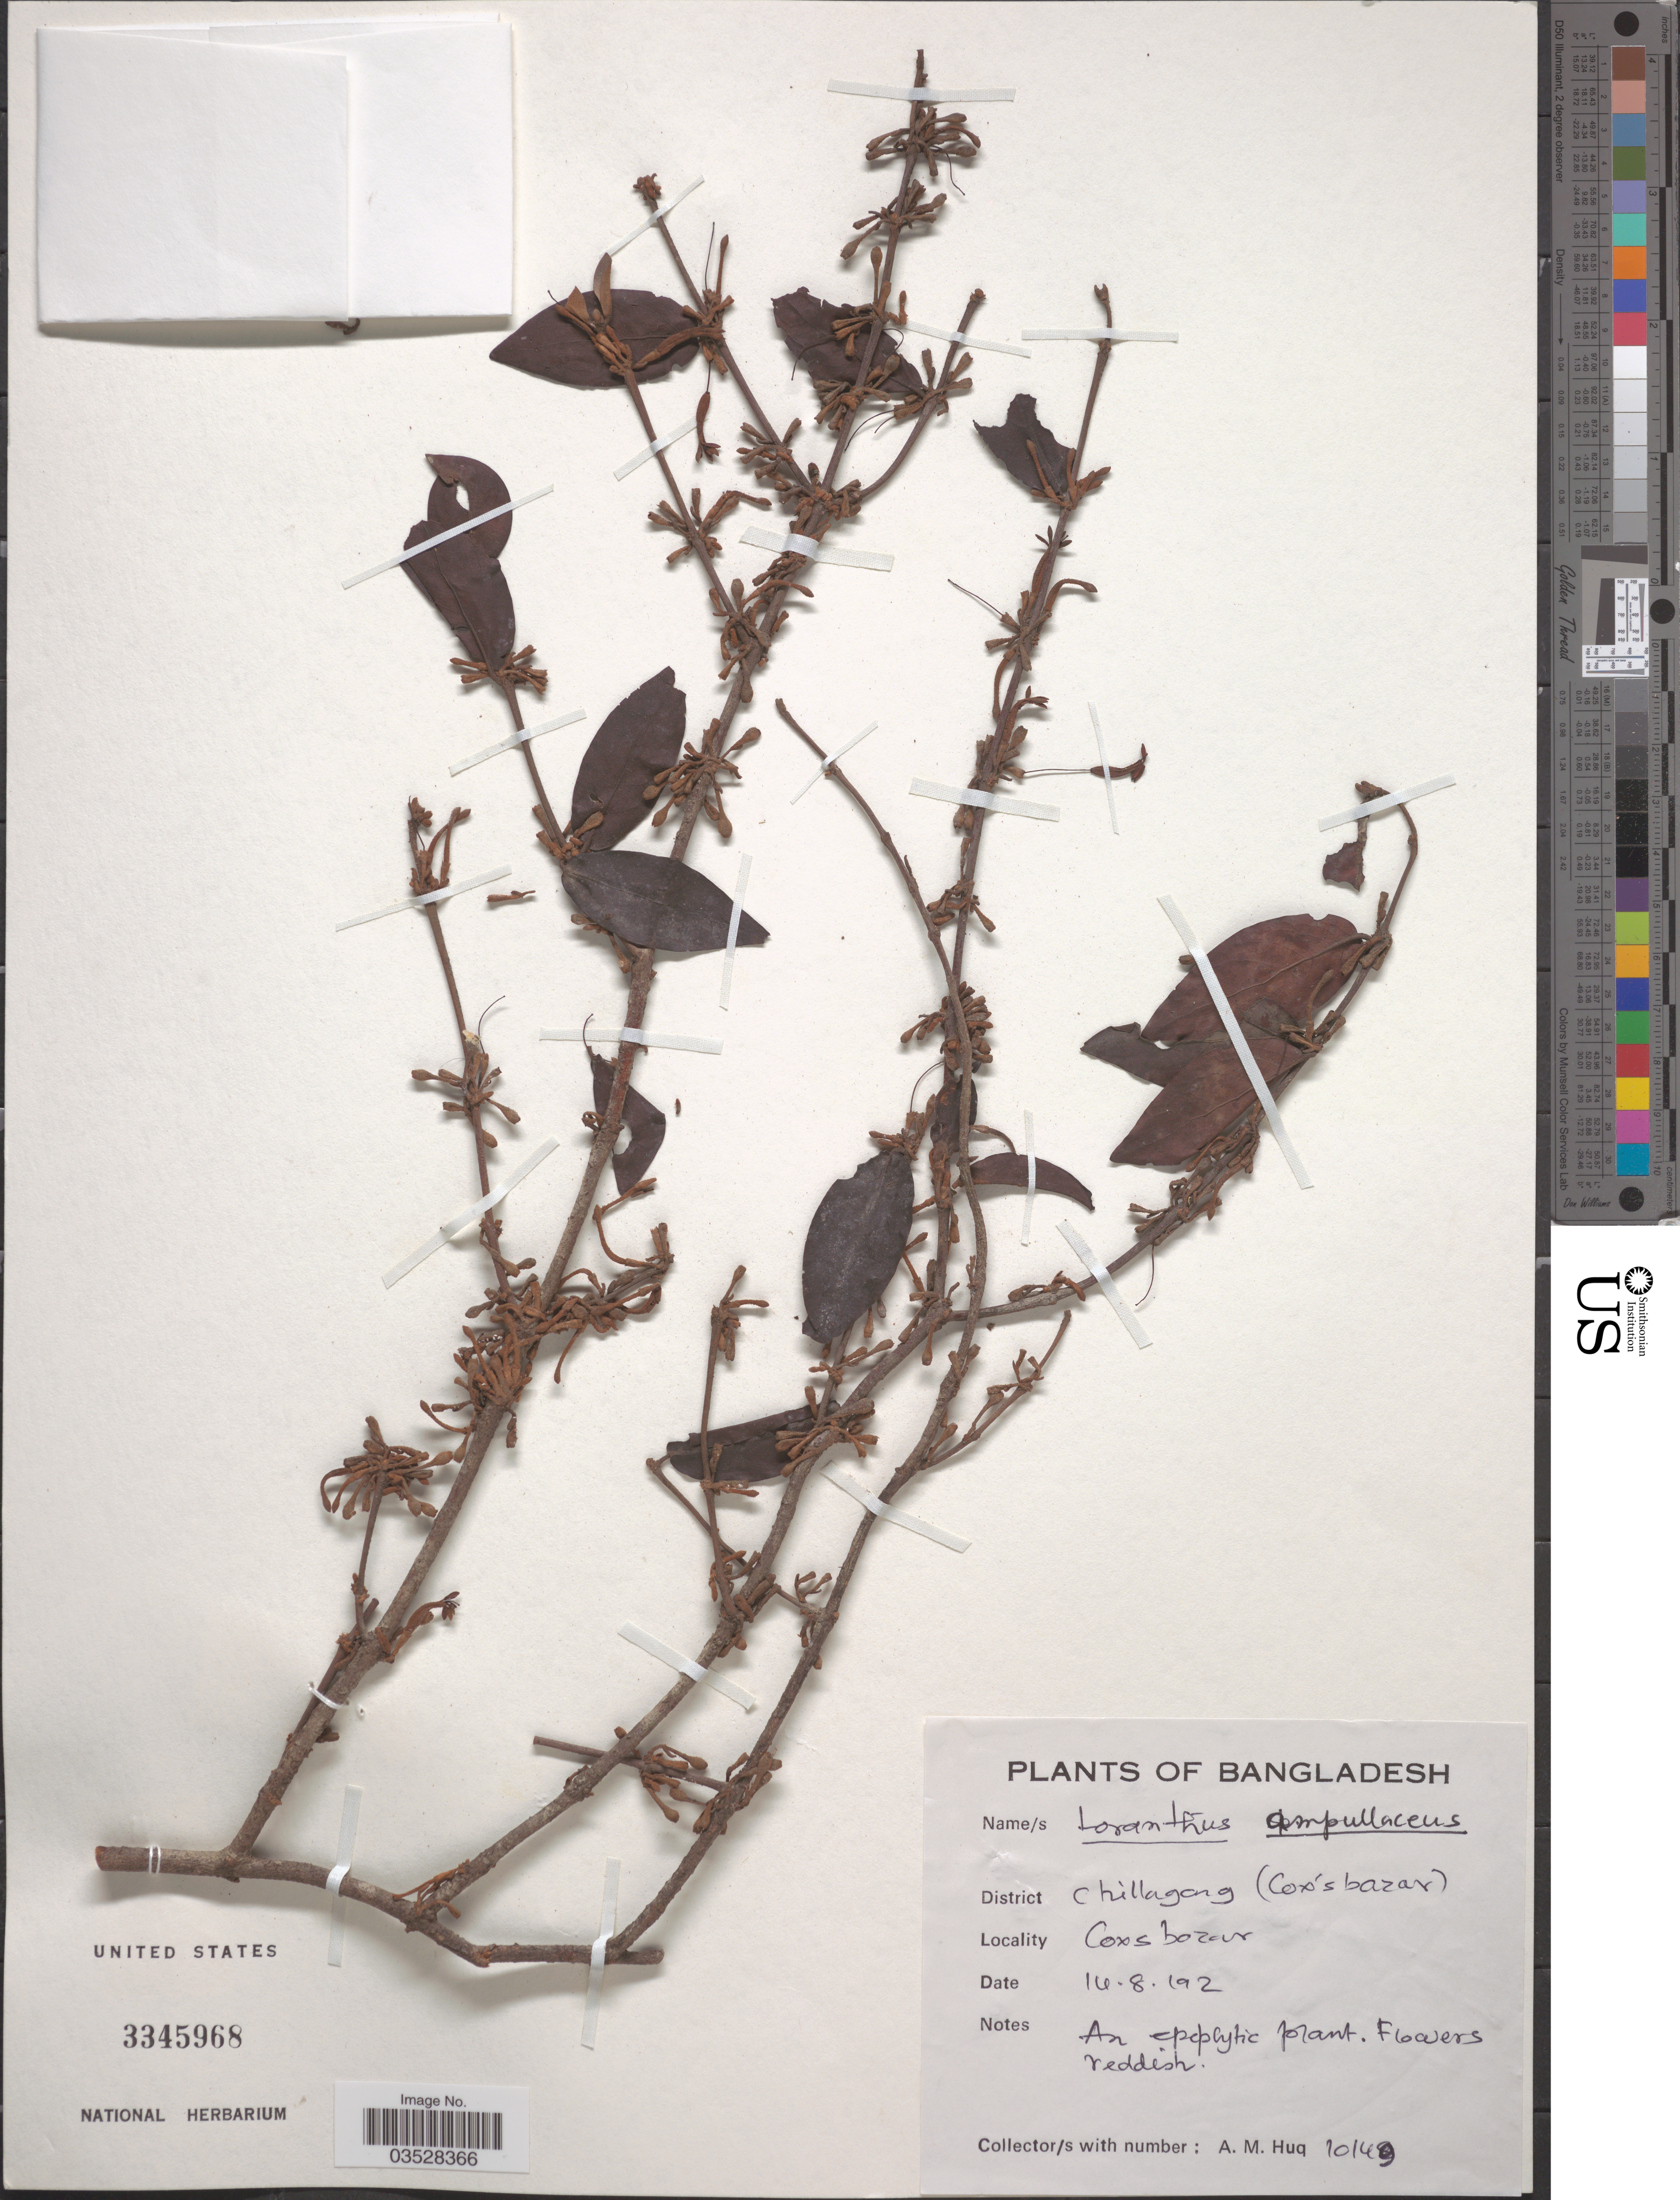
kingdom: Plantae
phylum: Tracheophyta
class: Magnoliopsida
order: Santalales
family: Loranthaceae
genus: Loranthus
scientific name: Loranthus ampullaceus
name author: Roxb.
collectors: A. M. Huq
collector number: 10149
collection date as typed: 14.8.192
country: Bangladesh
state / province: Chittagong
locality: District Chillagong (Cox's bazar). Coxs bazar.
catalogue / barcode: US 3345968